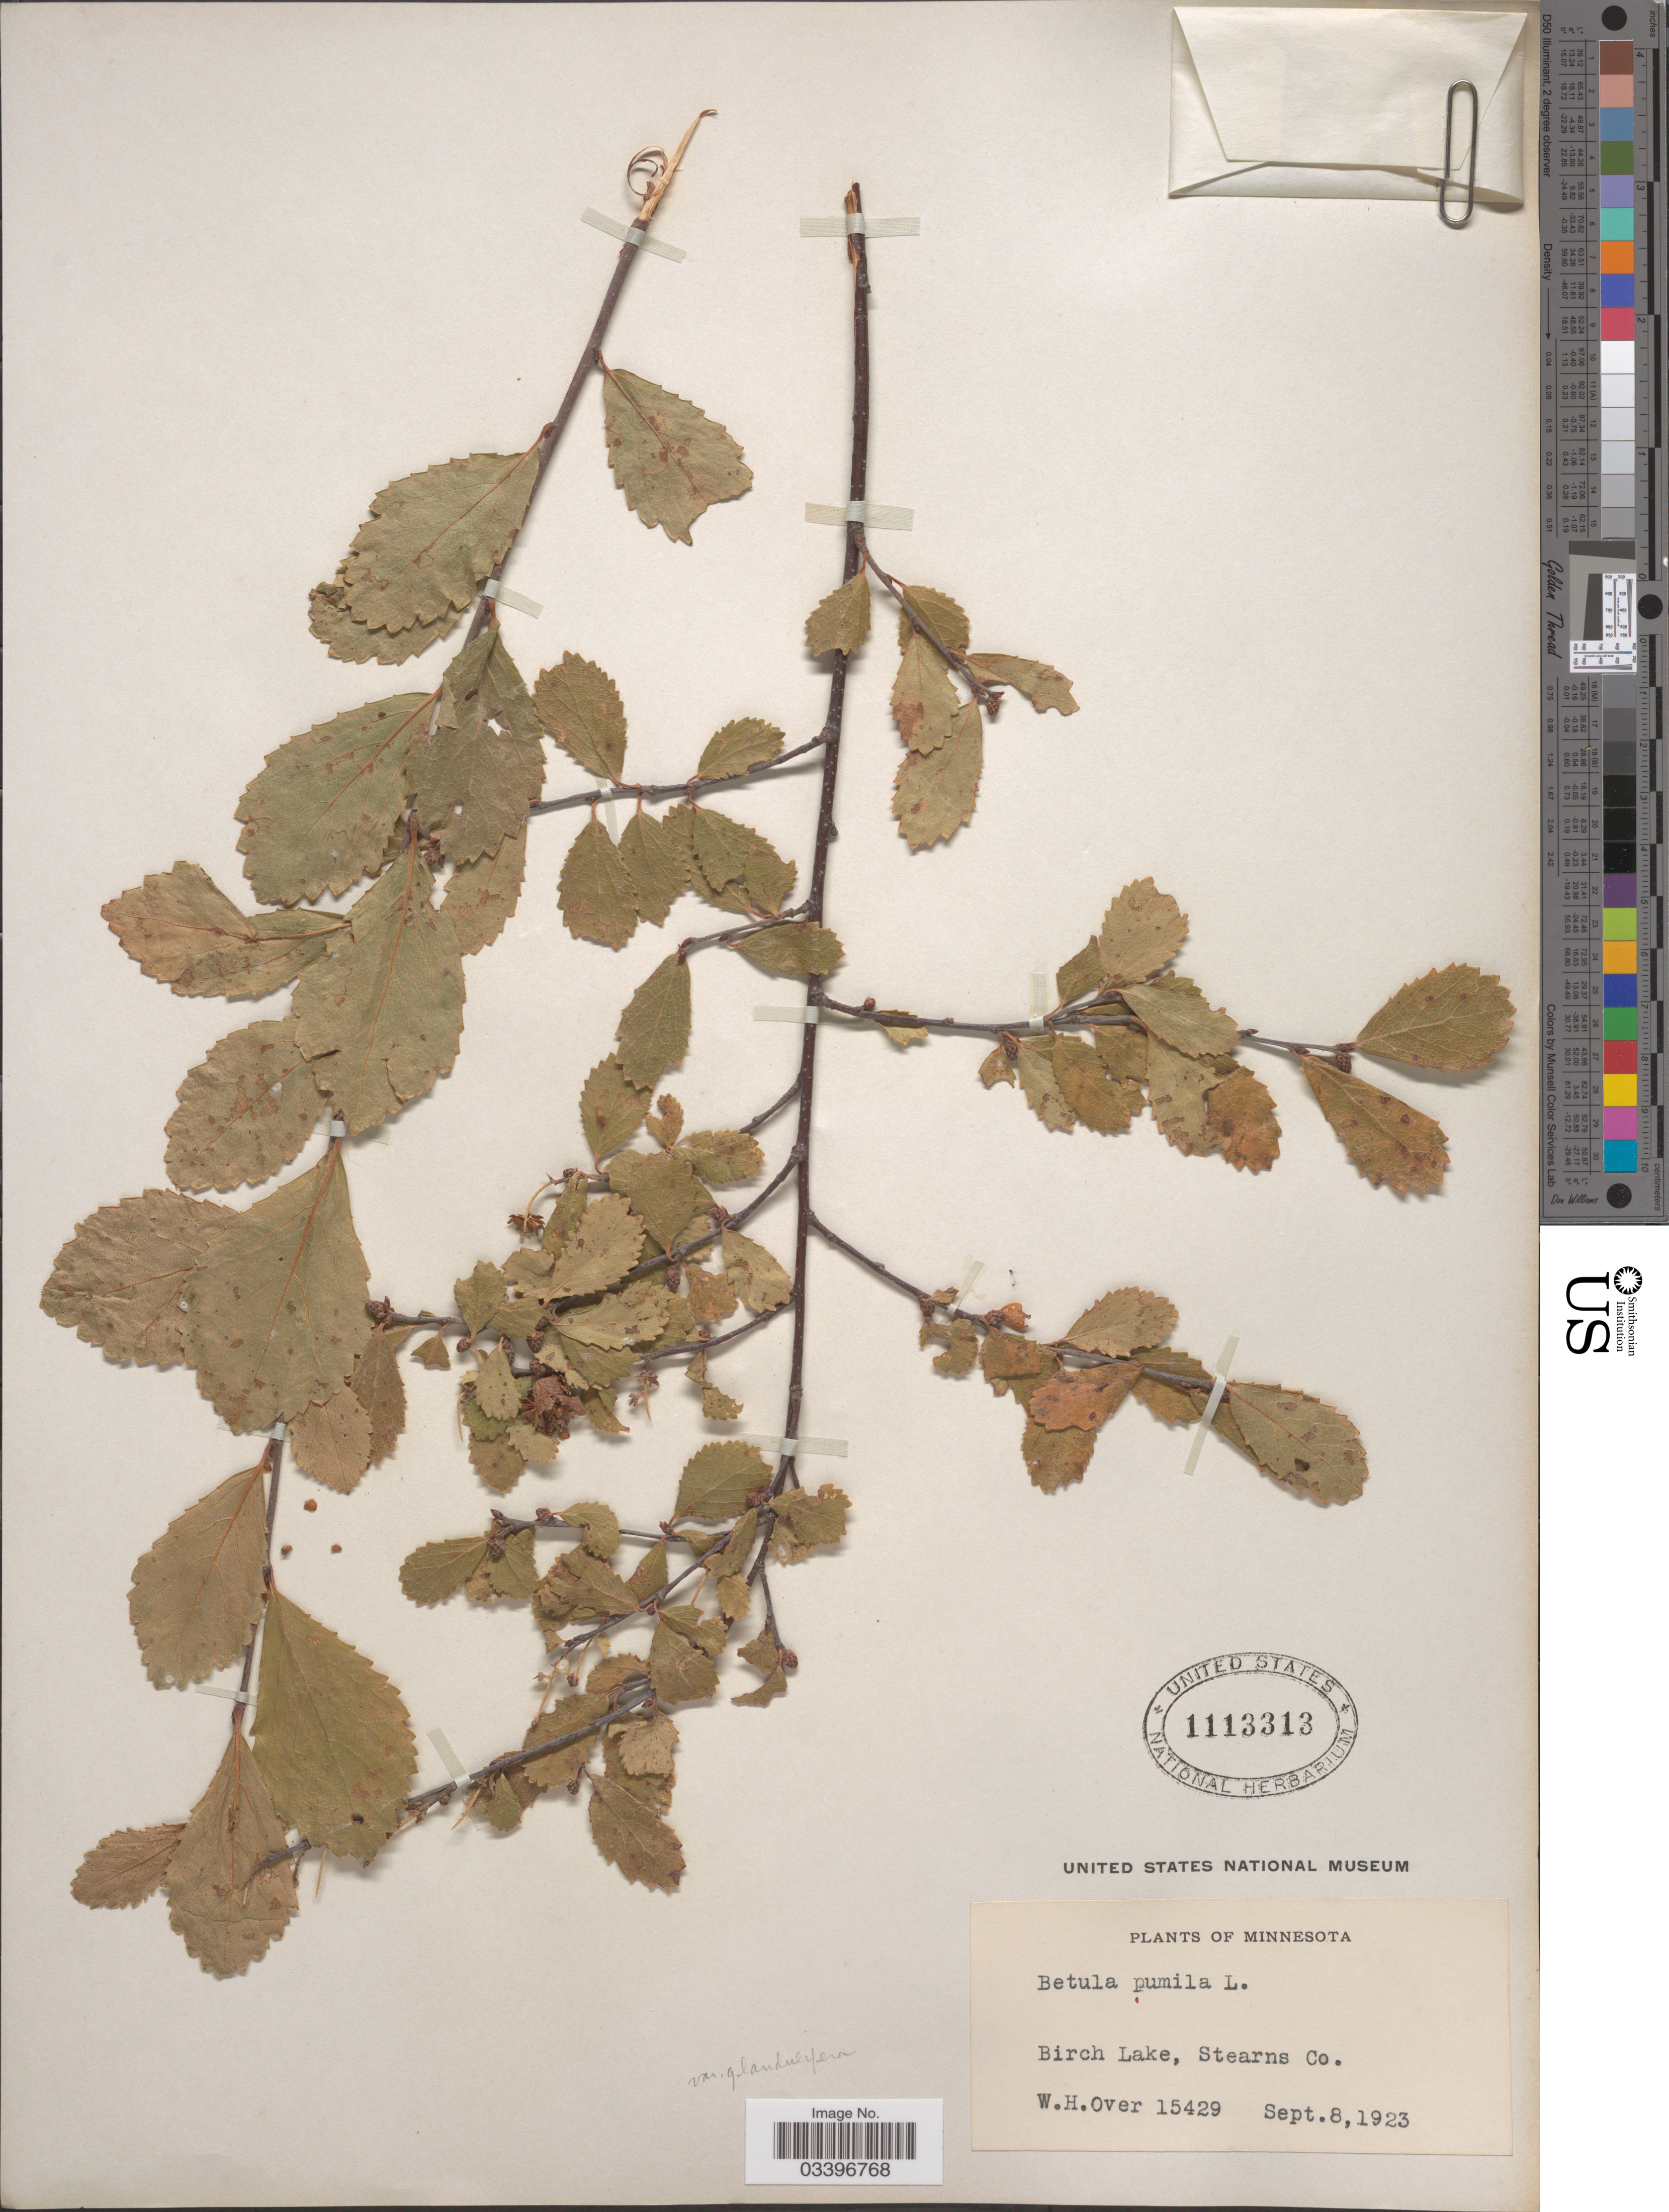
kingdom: Plantae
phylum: Tracheophyta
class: Magnoliopsida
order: Fagales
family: Betulaceae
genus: Betula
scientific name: Betula pumila var. glandulifera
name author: Regel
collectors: W. Over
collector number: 15429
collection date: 1923-09-08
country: United States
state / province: Minnesota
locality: Birch Lake, Stearns Co.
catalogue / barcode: US 1113313